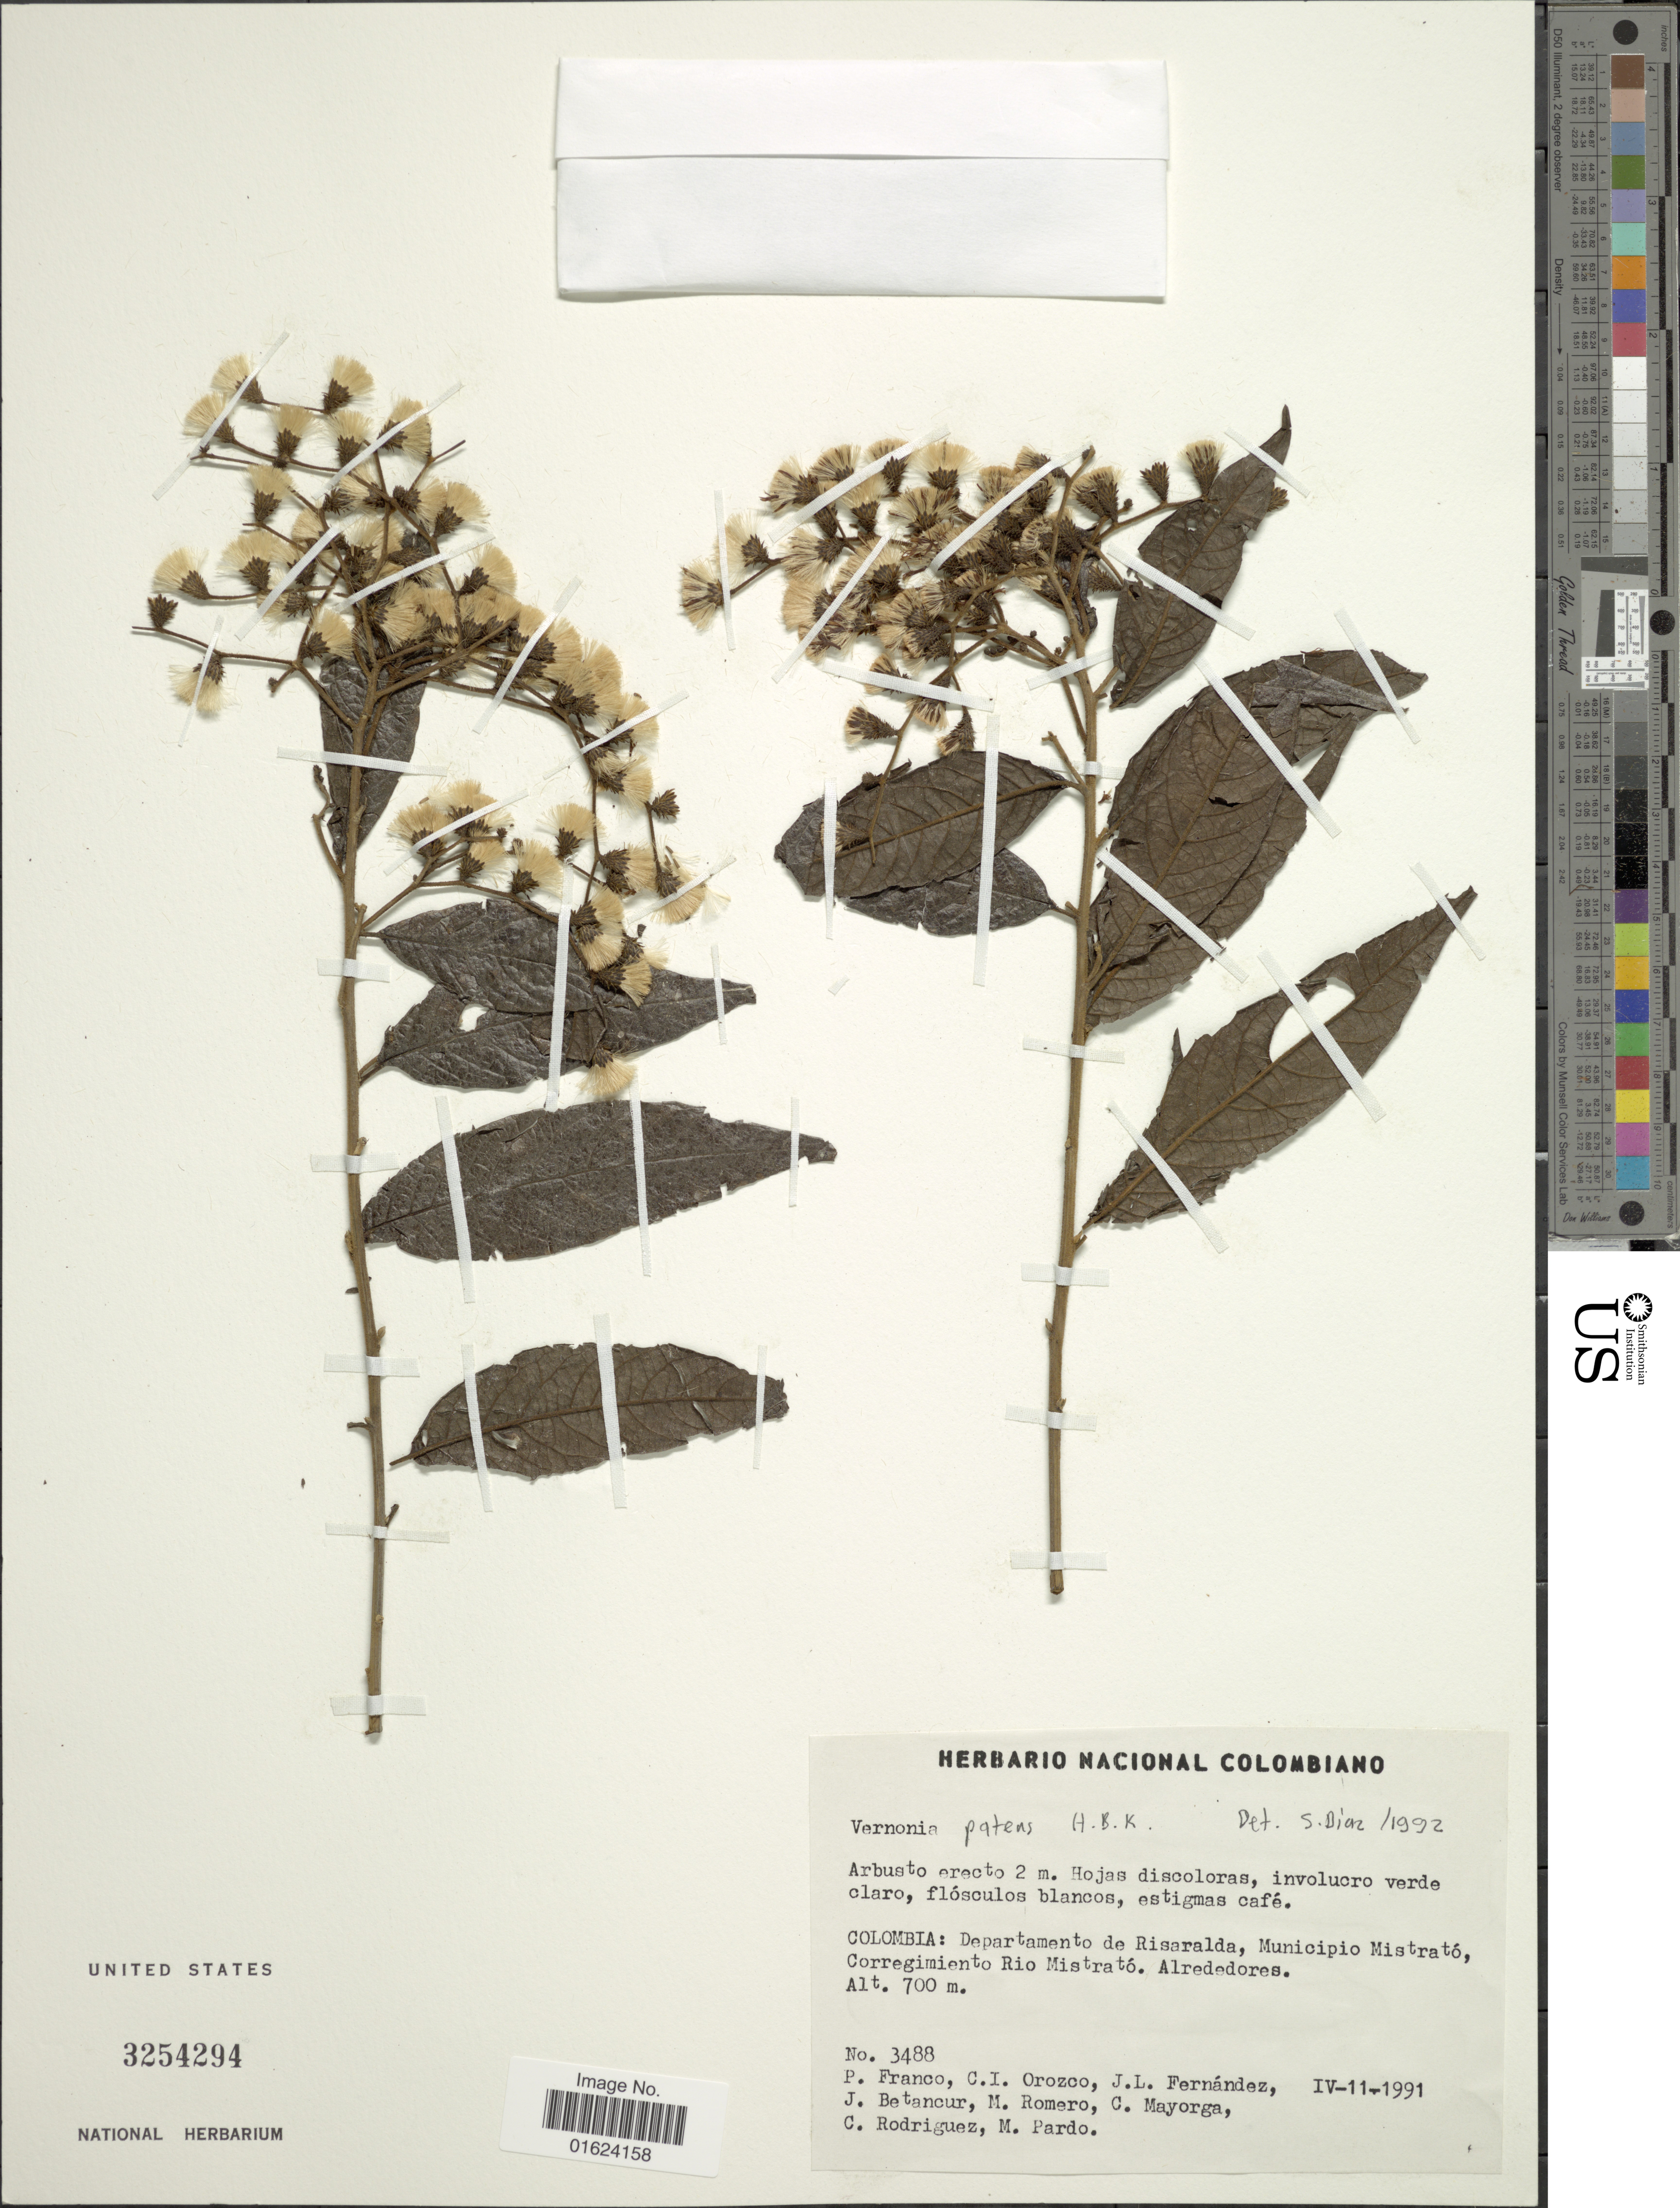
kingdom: Plantae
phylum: Tracheophyta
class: Magnoliopsida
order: Asterales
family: Asteraceae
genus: Vernonanthura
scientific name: Vernonanthura patens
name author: (Kunth) H. Rob.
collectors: P. Franco, C. I. Orozco, J. Fernandez, J. Betancur & et al.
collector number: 3488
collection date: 1991-04-11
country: Colombia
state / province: Risaralda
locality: Colombia: Departamento de Risaralda, Municipio Mistrato, Corregimiento Rio Mistrato, Alrededores.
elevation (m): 700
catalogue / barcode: US 3254294